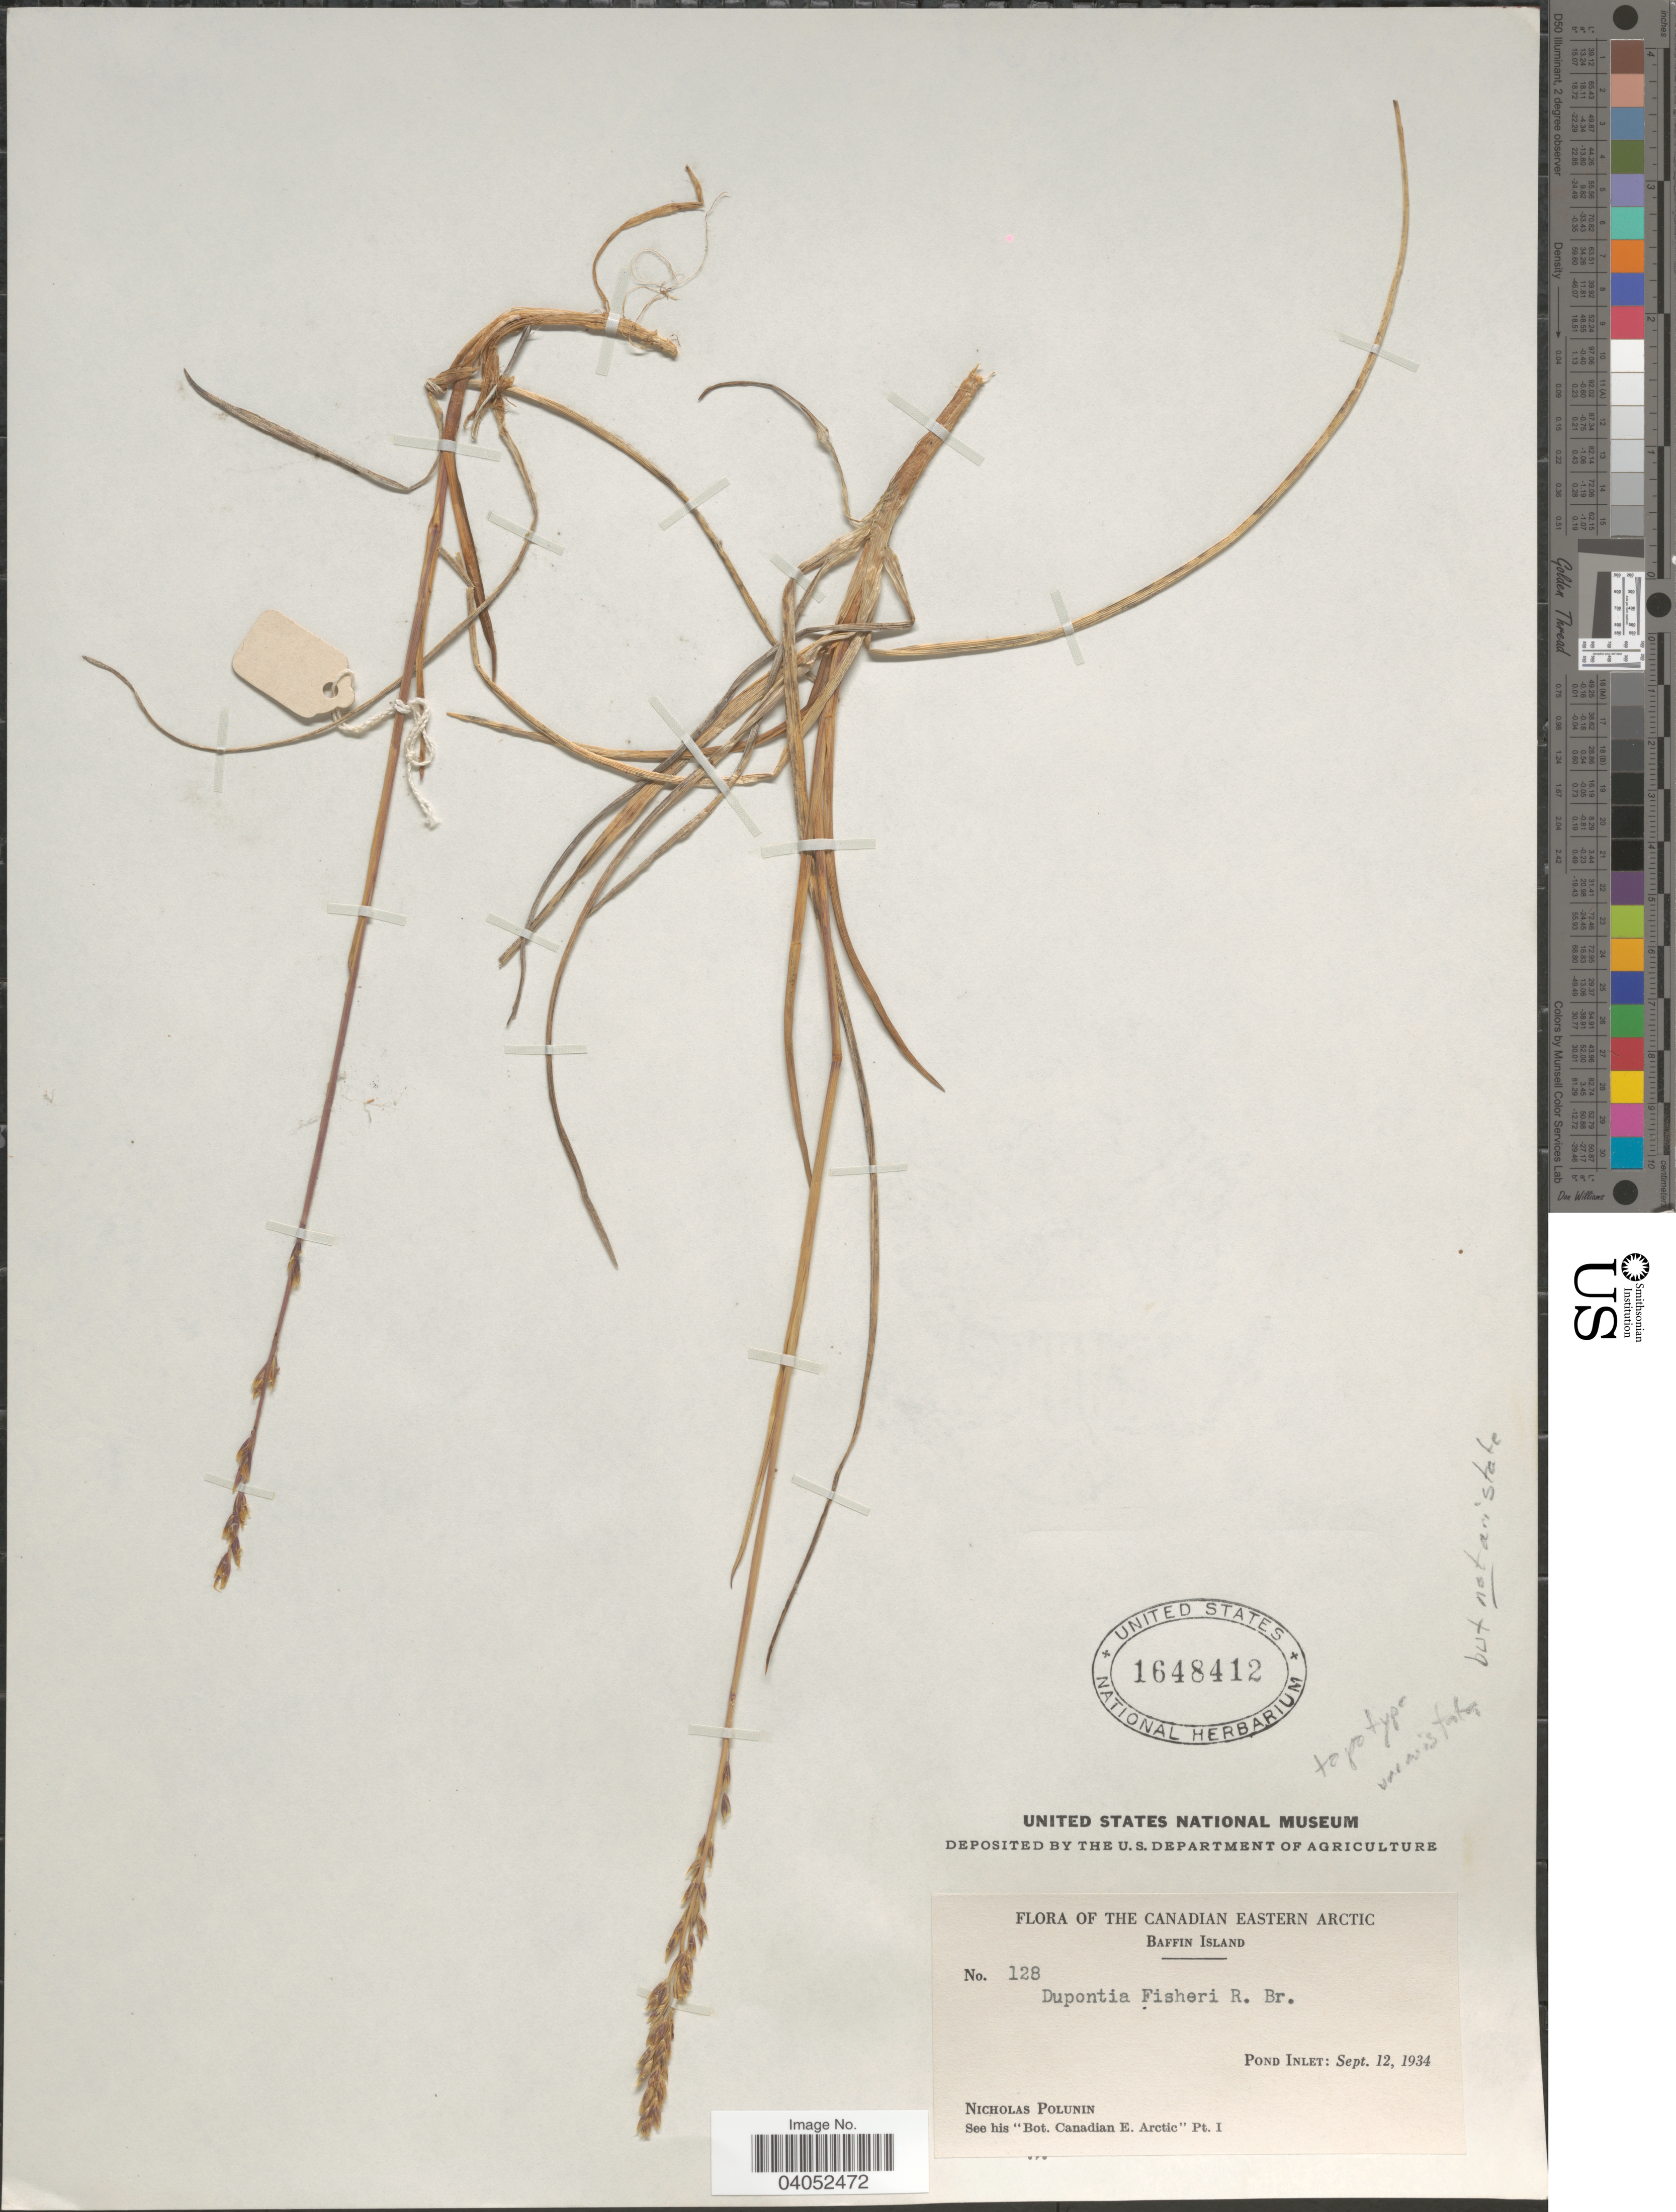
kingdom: Plantae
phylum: Tracheophyta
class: Liliopsida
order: Poales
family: Poaceae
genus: Dupontia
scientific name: Dupontia micrantha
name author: Holm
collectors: N. V. Polunin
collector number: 128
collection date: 1934-09-12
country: Canada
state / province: Nunavut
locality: Canadian Eastern Arctic. Baffin Island. Pond Inlet.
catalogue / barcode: US 1648412